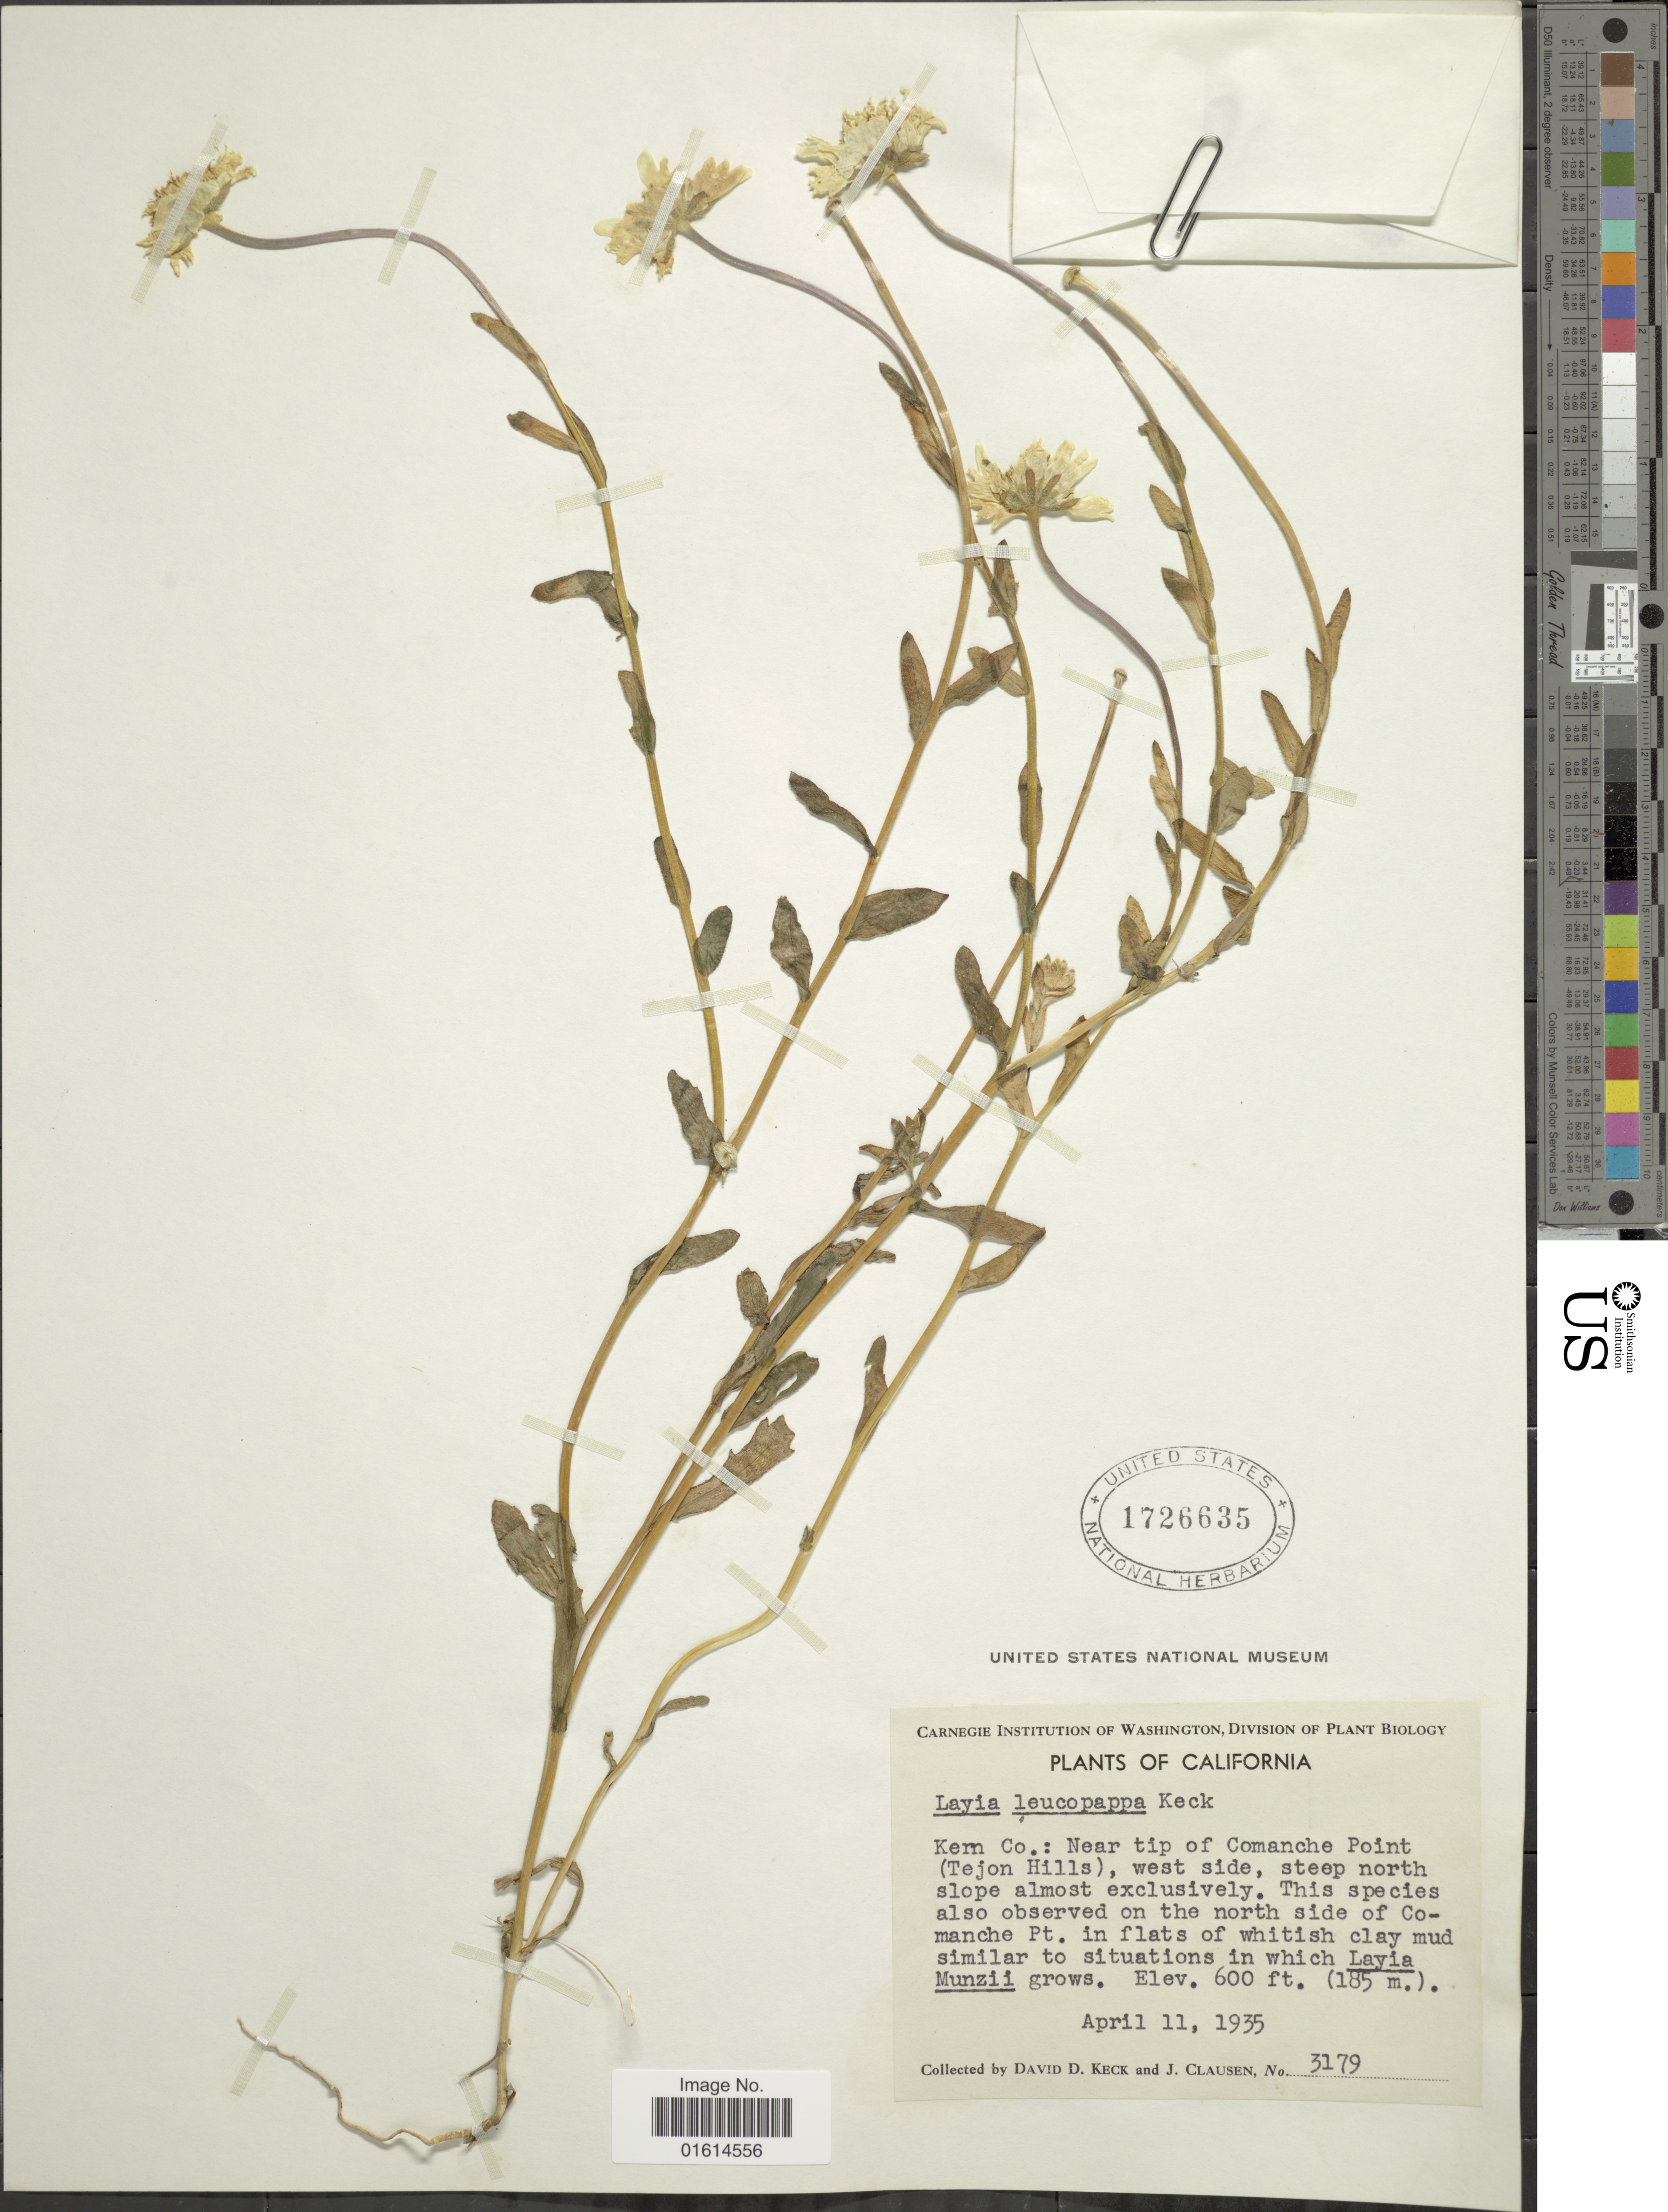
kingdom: Plantae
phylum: Tracheophyta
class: Magnoliopsida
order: Asterales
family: Asteraceae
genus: Layia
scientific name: Layia leucopappa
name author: D.D. Keck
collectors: D. D. Keck & J. Clausen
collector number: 3179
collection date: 1935-04-11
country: United States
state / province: California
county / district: Kern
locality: Kern Co., near tip of Comanche Point (Tjeon Hills), north side of Comanche Pt.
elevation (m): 183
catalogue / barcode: US 1726635